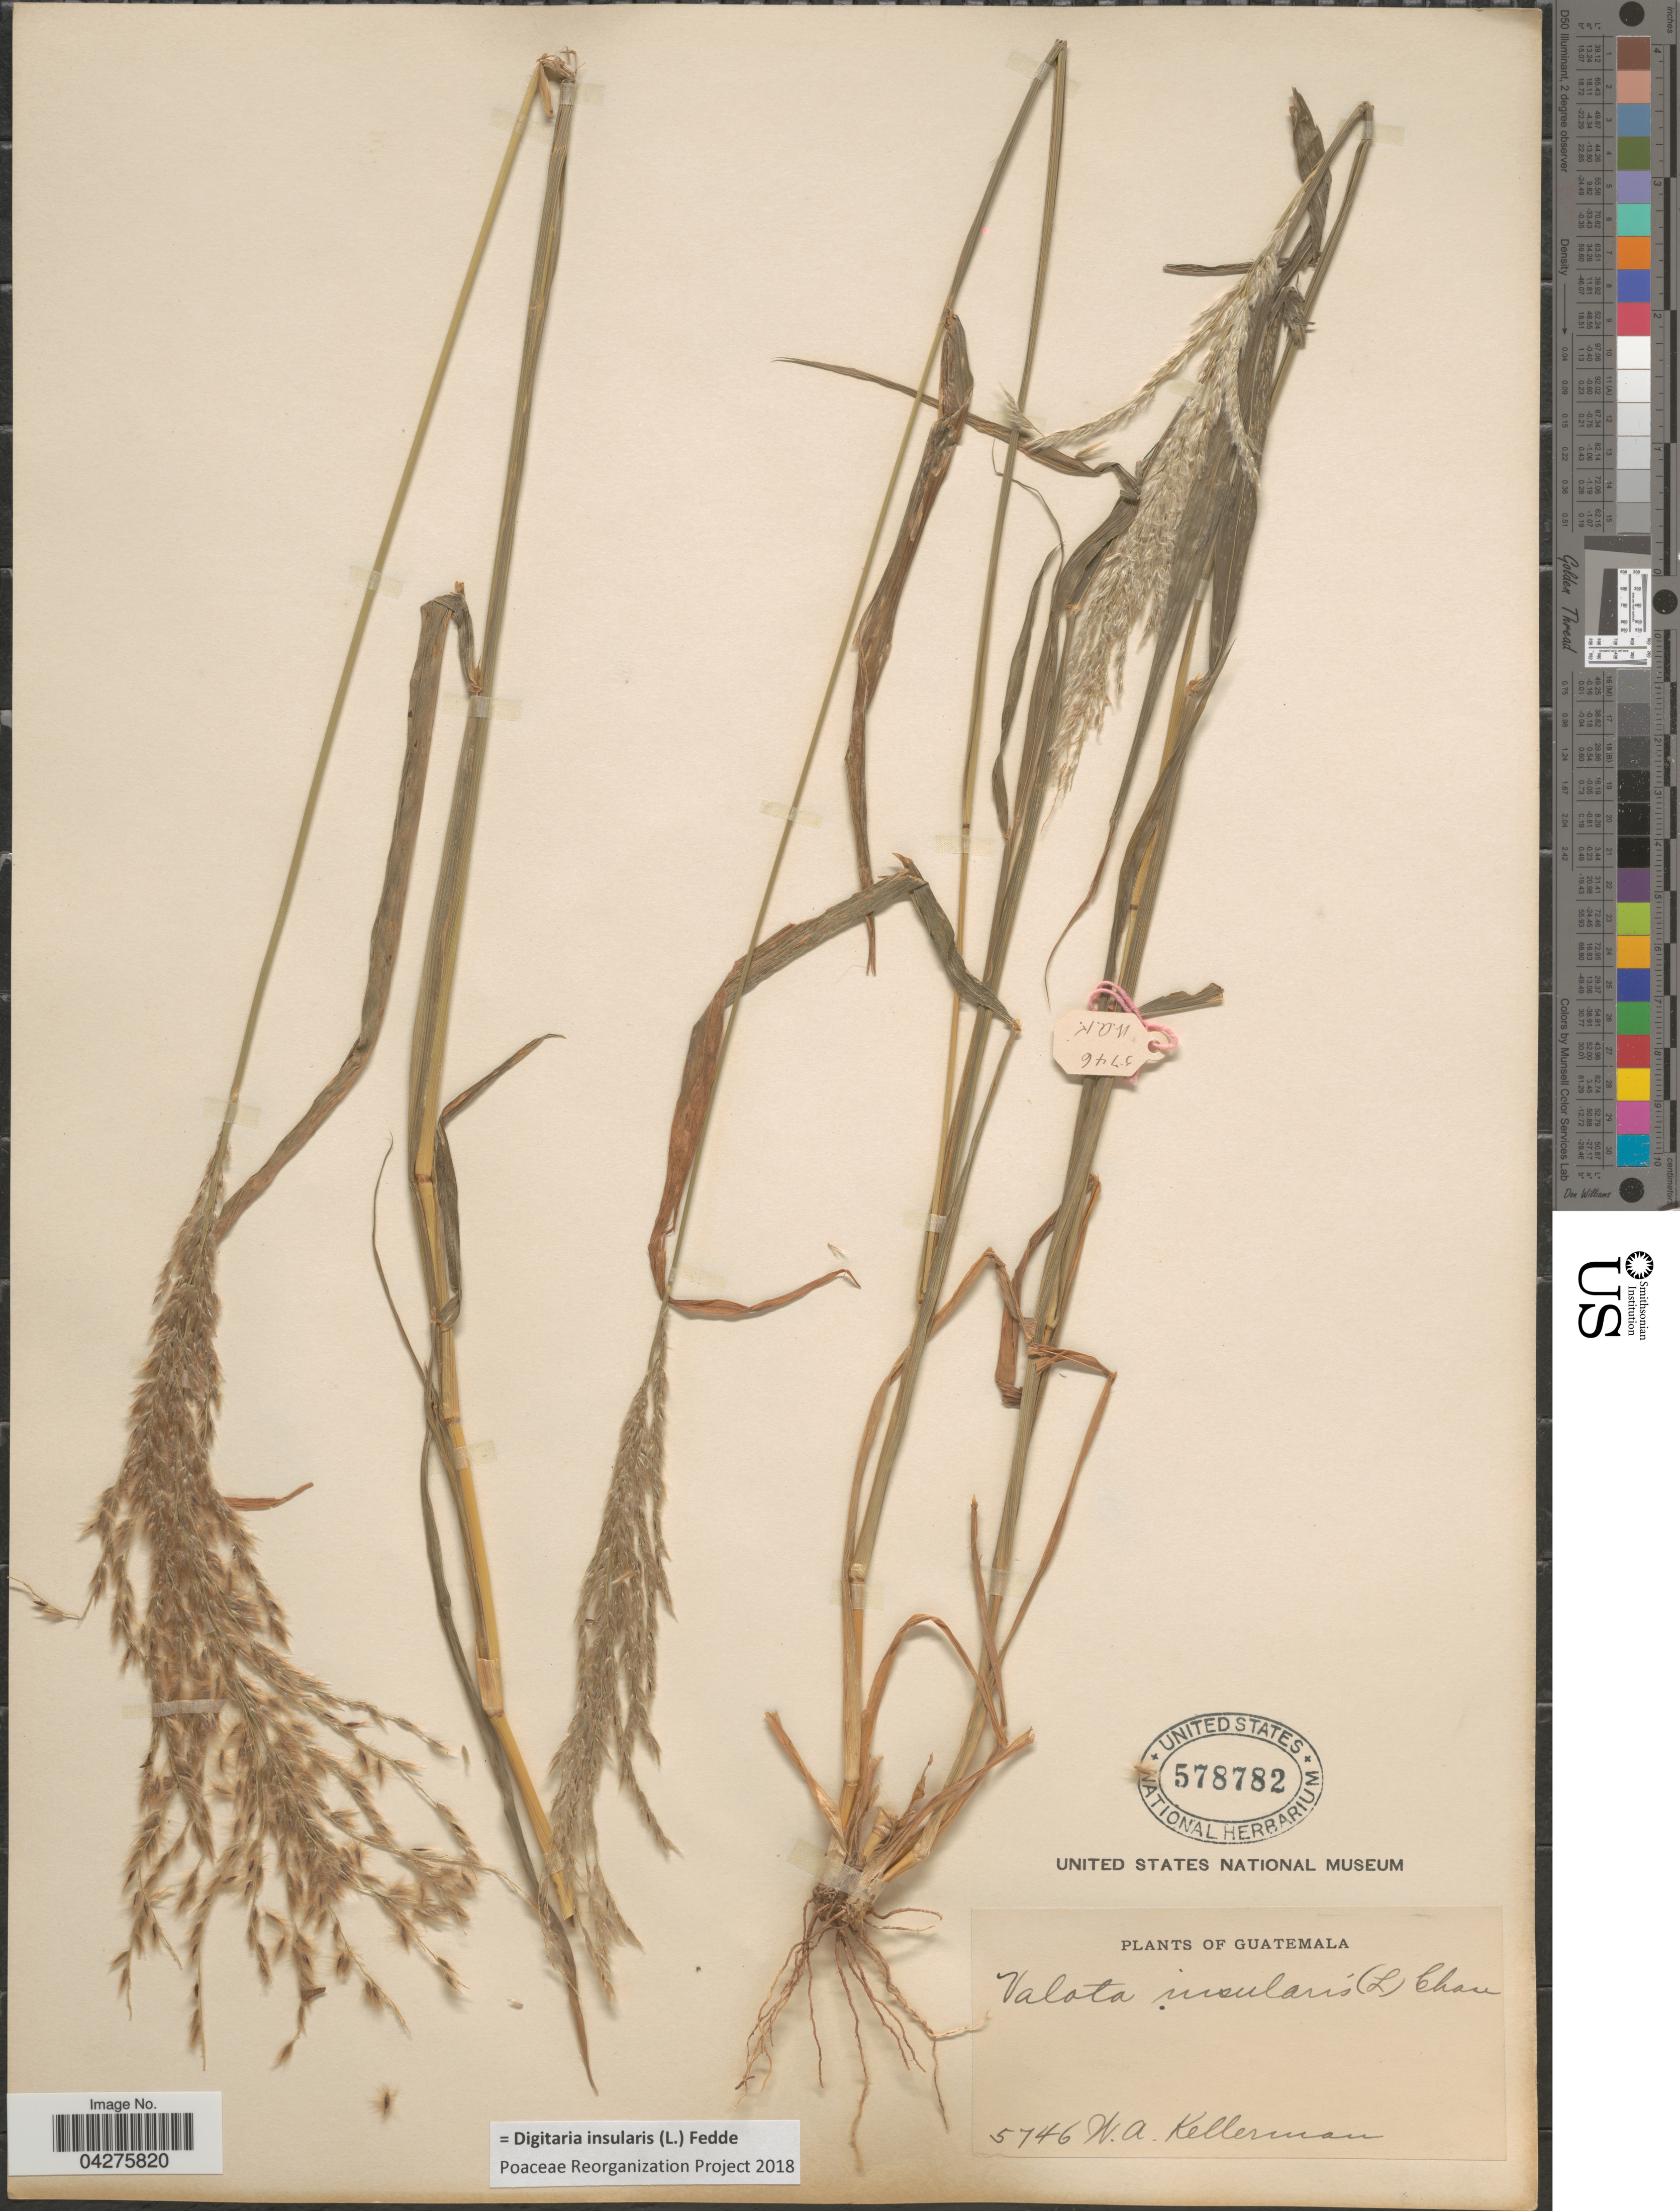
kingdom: Plantae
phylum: Tracheophyta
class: Liliopsida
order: Poales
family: Poaceae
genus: Digitaria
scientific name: Digitaria insularis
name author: (L.) Fedde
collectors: W. Kellerman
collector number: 5746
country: Guatemala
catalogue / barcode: US 578782